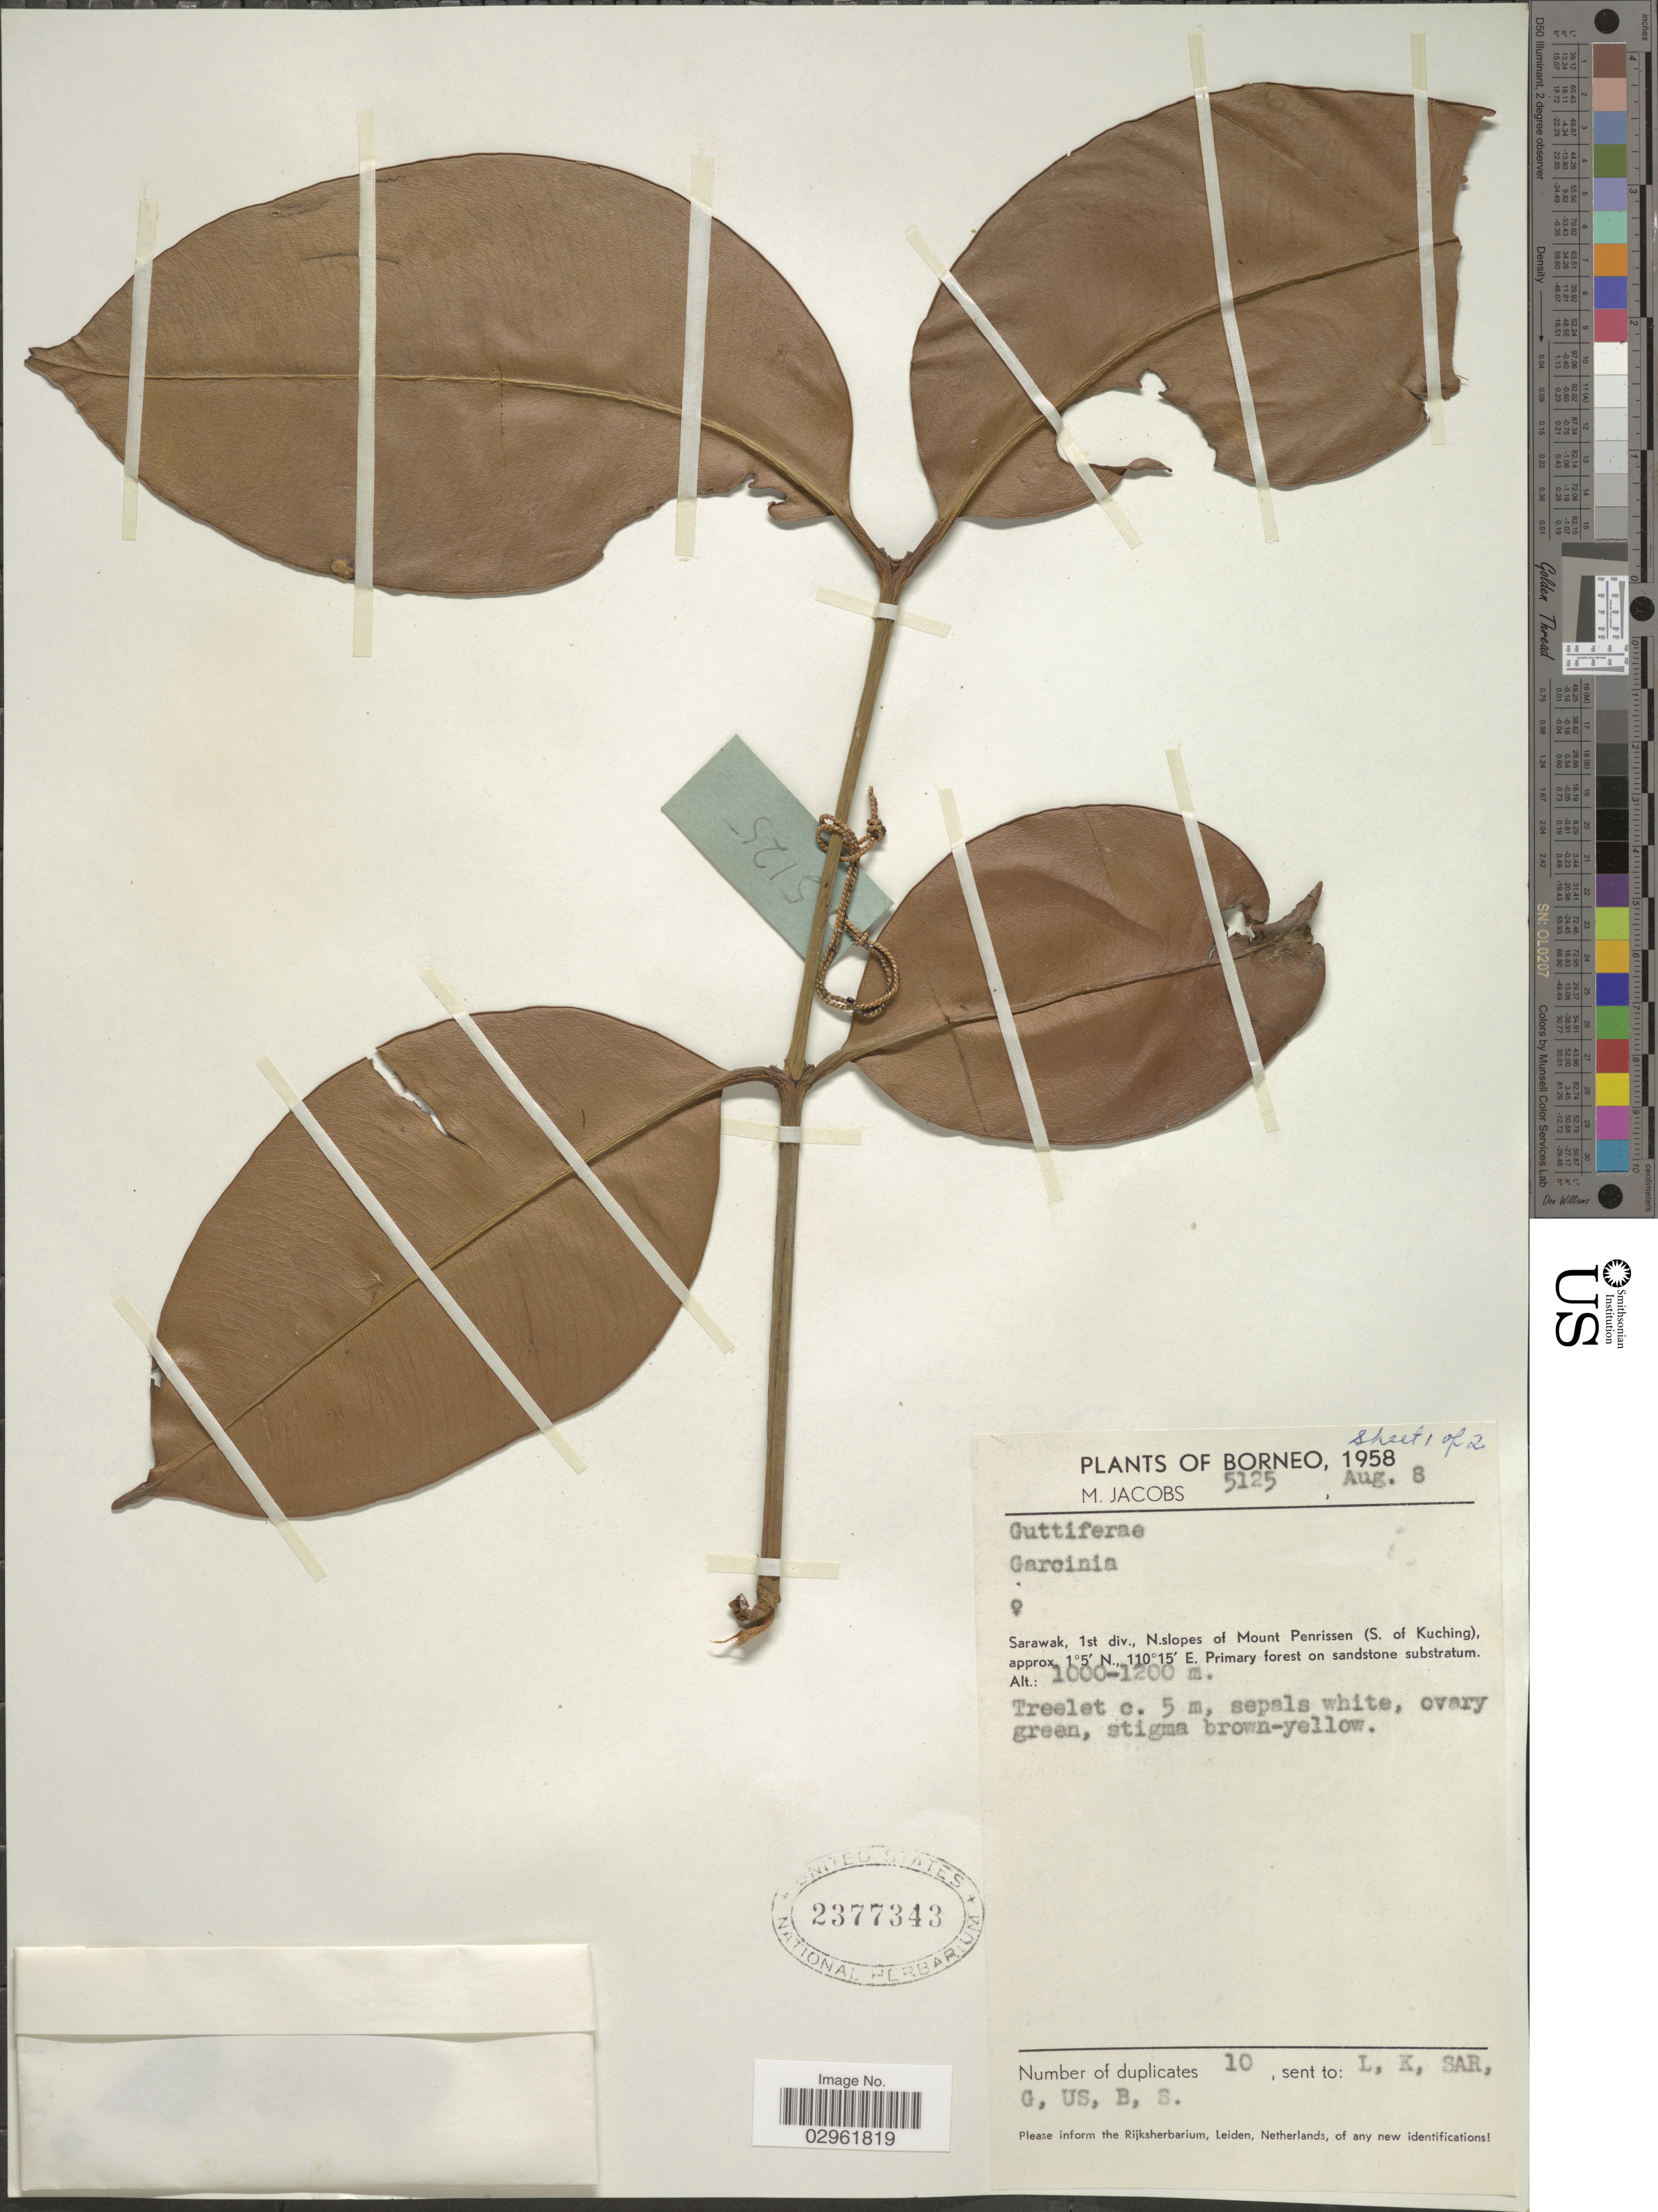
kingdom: Plantae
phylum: Tracheophyta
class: Magnoliopsida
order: Malpighiales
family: Clusiaceae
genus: Garcinia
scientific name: Garcinia sp.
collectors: M. Jacobs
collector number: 5125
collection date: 1958-08-08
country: Malaysia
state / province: Sarawak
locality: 7st div., N.slopes of Mount Penrissen (S. of Kuching).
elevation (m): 1000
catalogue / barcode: US 2377343